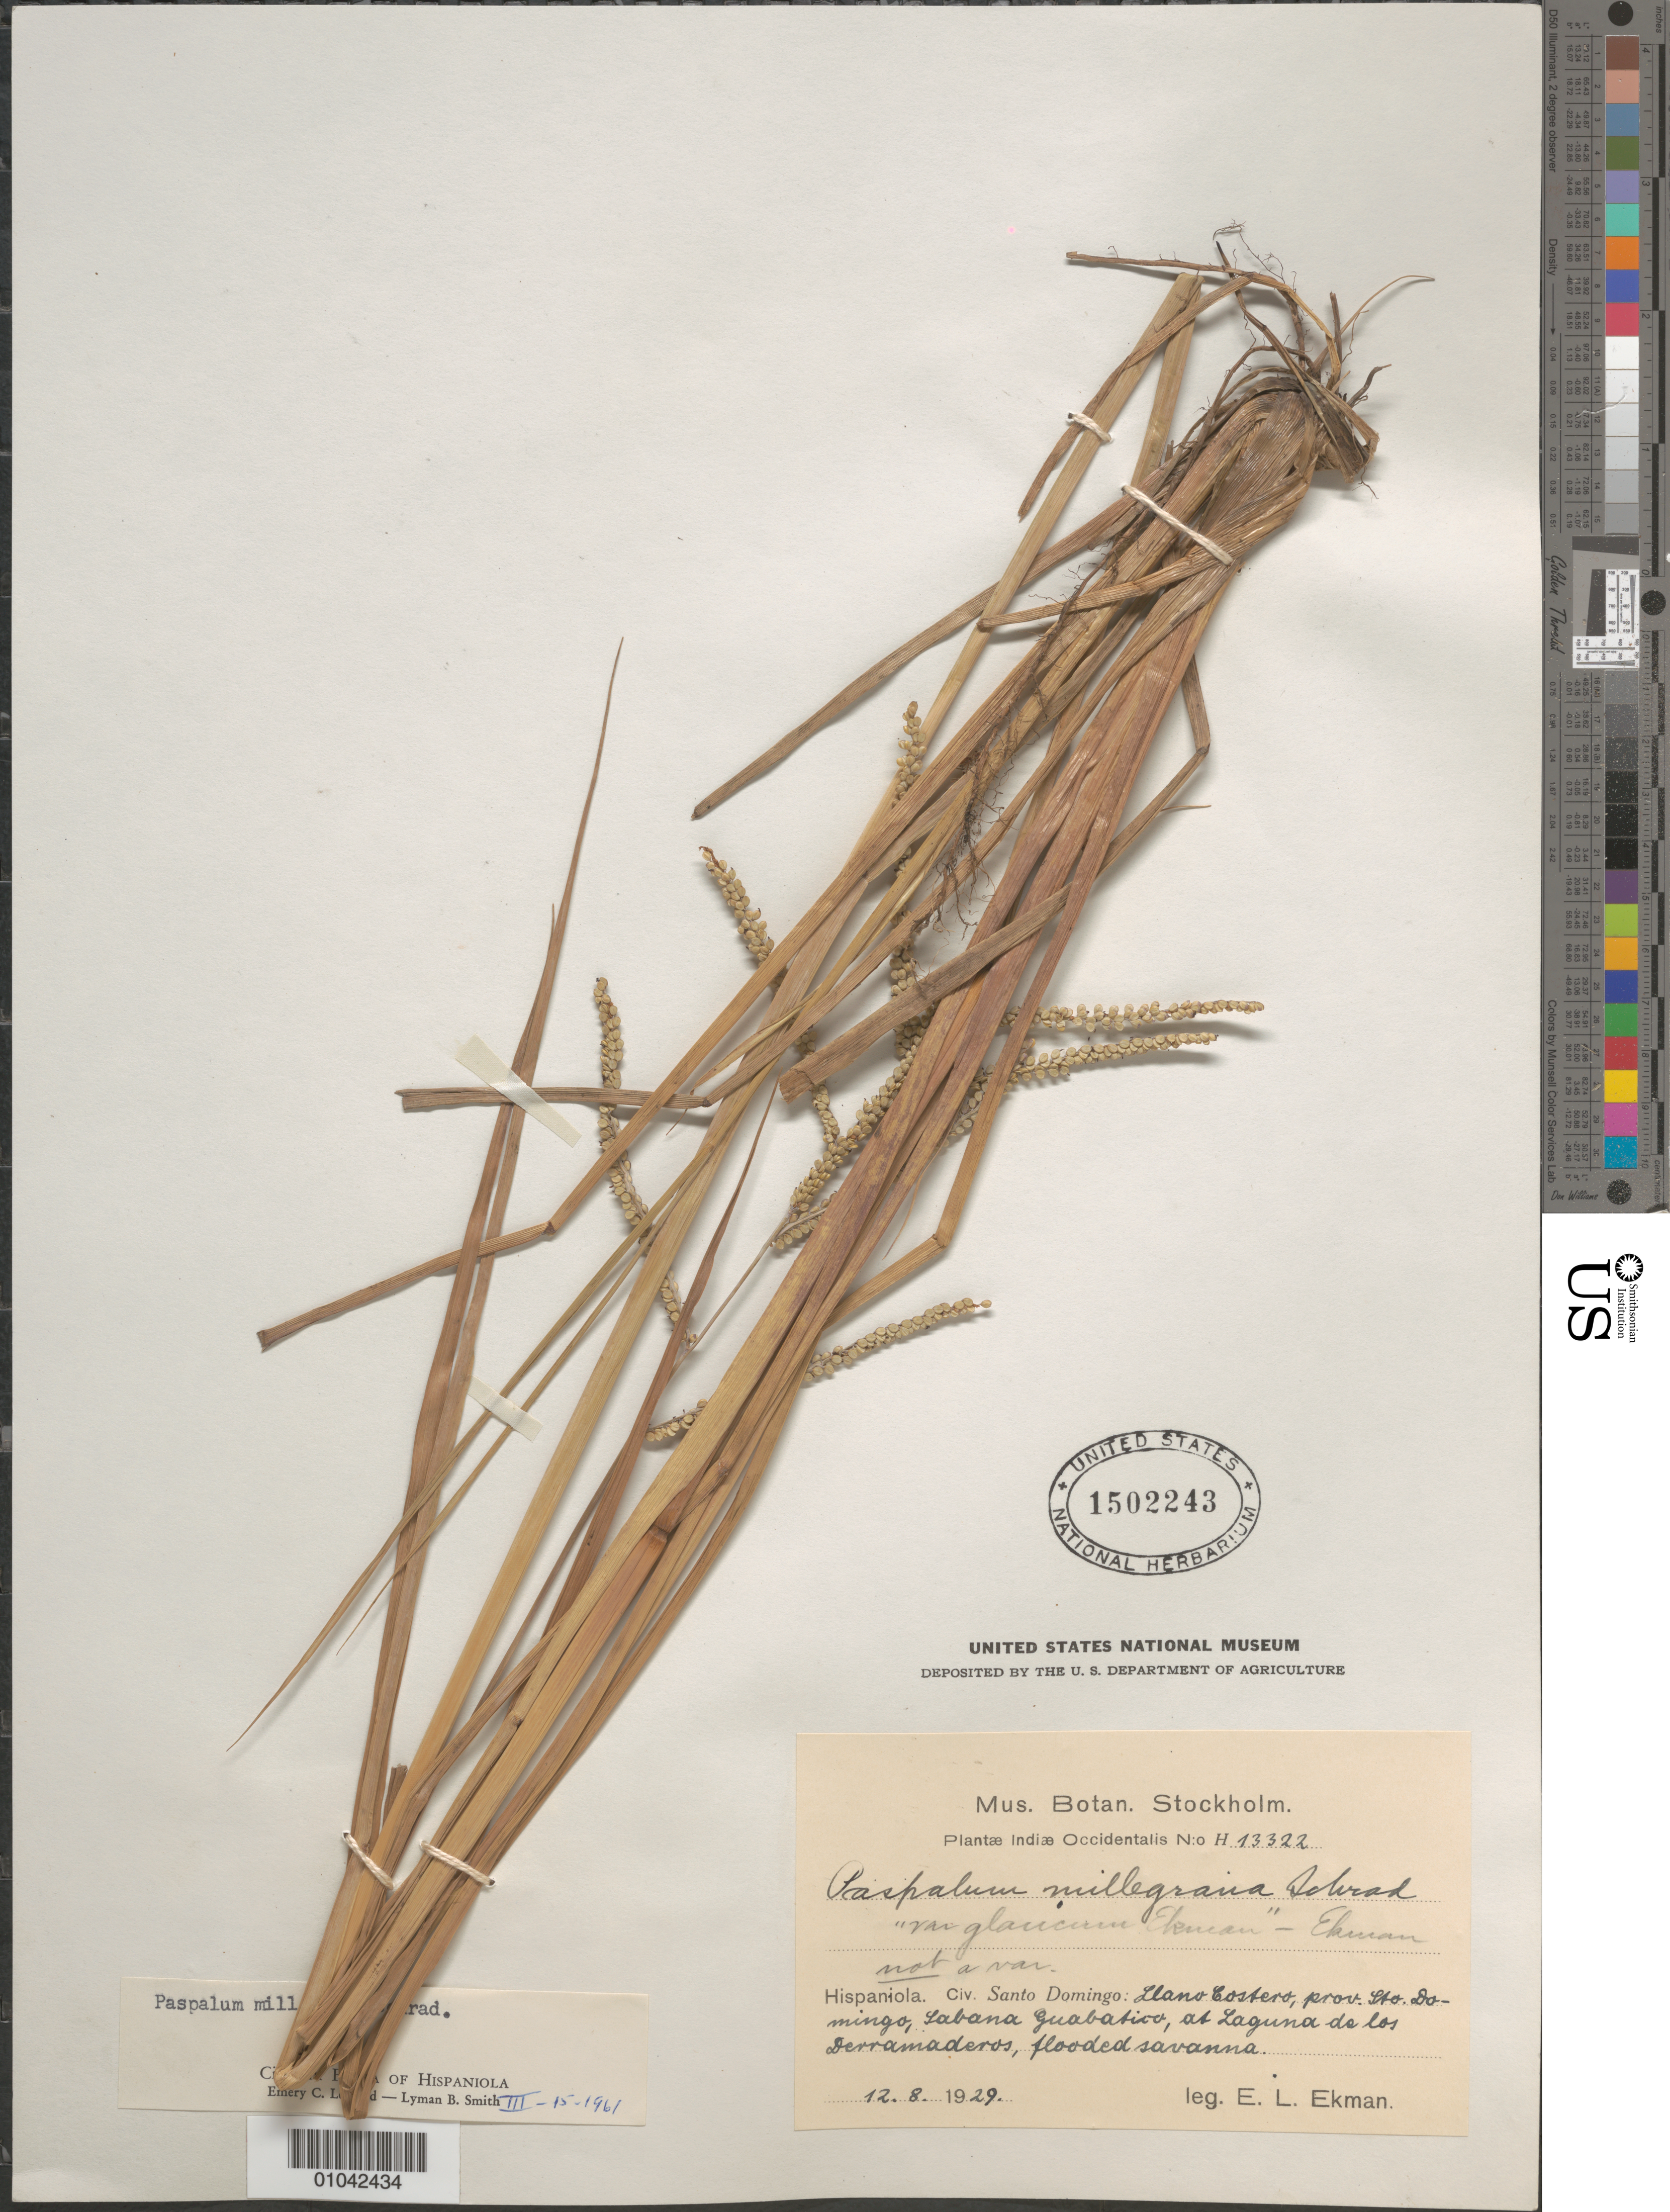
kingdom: Plantae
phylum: Tracheophyta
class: Liliopsida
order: Poales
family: Poaceae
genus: Paspalum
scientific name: Paspalum millegrana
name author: Schrad.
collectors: E. L. Ekman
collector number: H 13322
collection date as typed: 12 Aug 1929 or 08 Dec 1929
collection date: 1929-08-12 or 1929-12-08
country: Dominican Republic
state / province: Distrito Nacional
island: Hispaniola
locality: Llano Costero, Sabana Guabatico, at Laguna des Derramaderos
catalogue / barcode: US 1502243